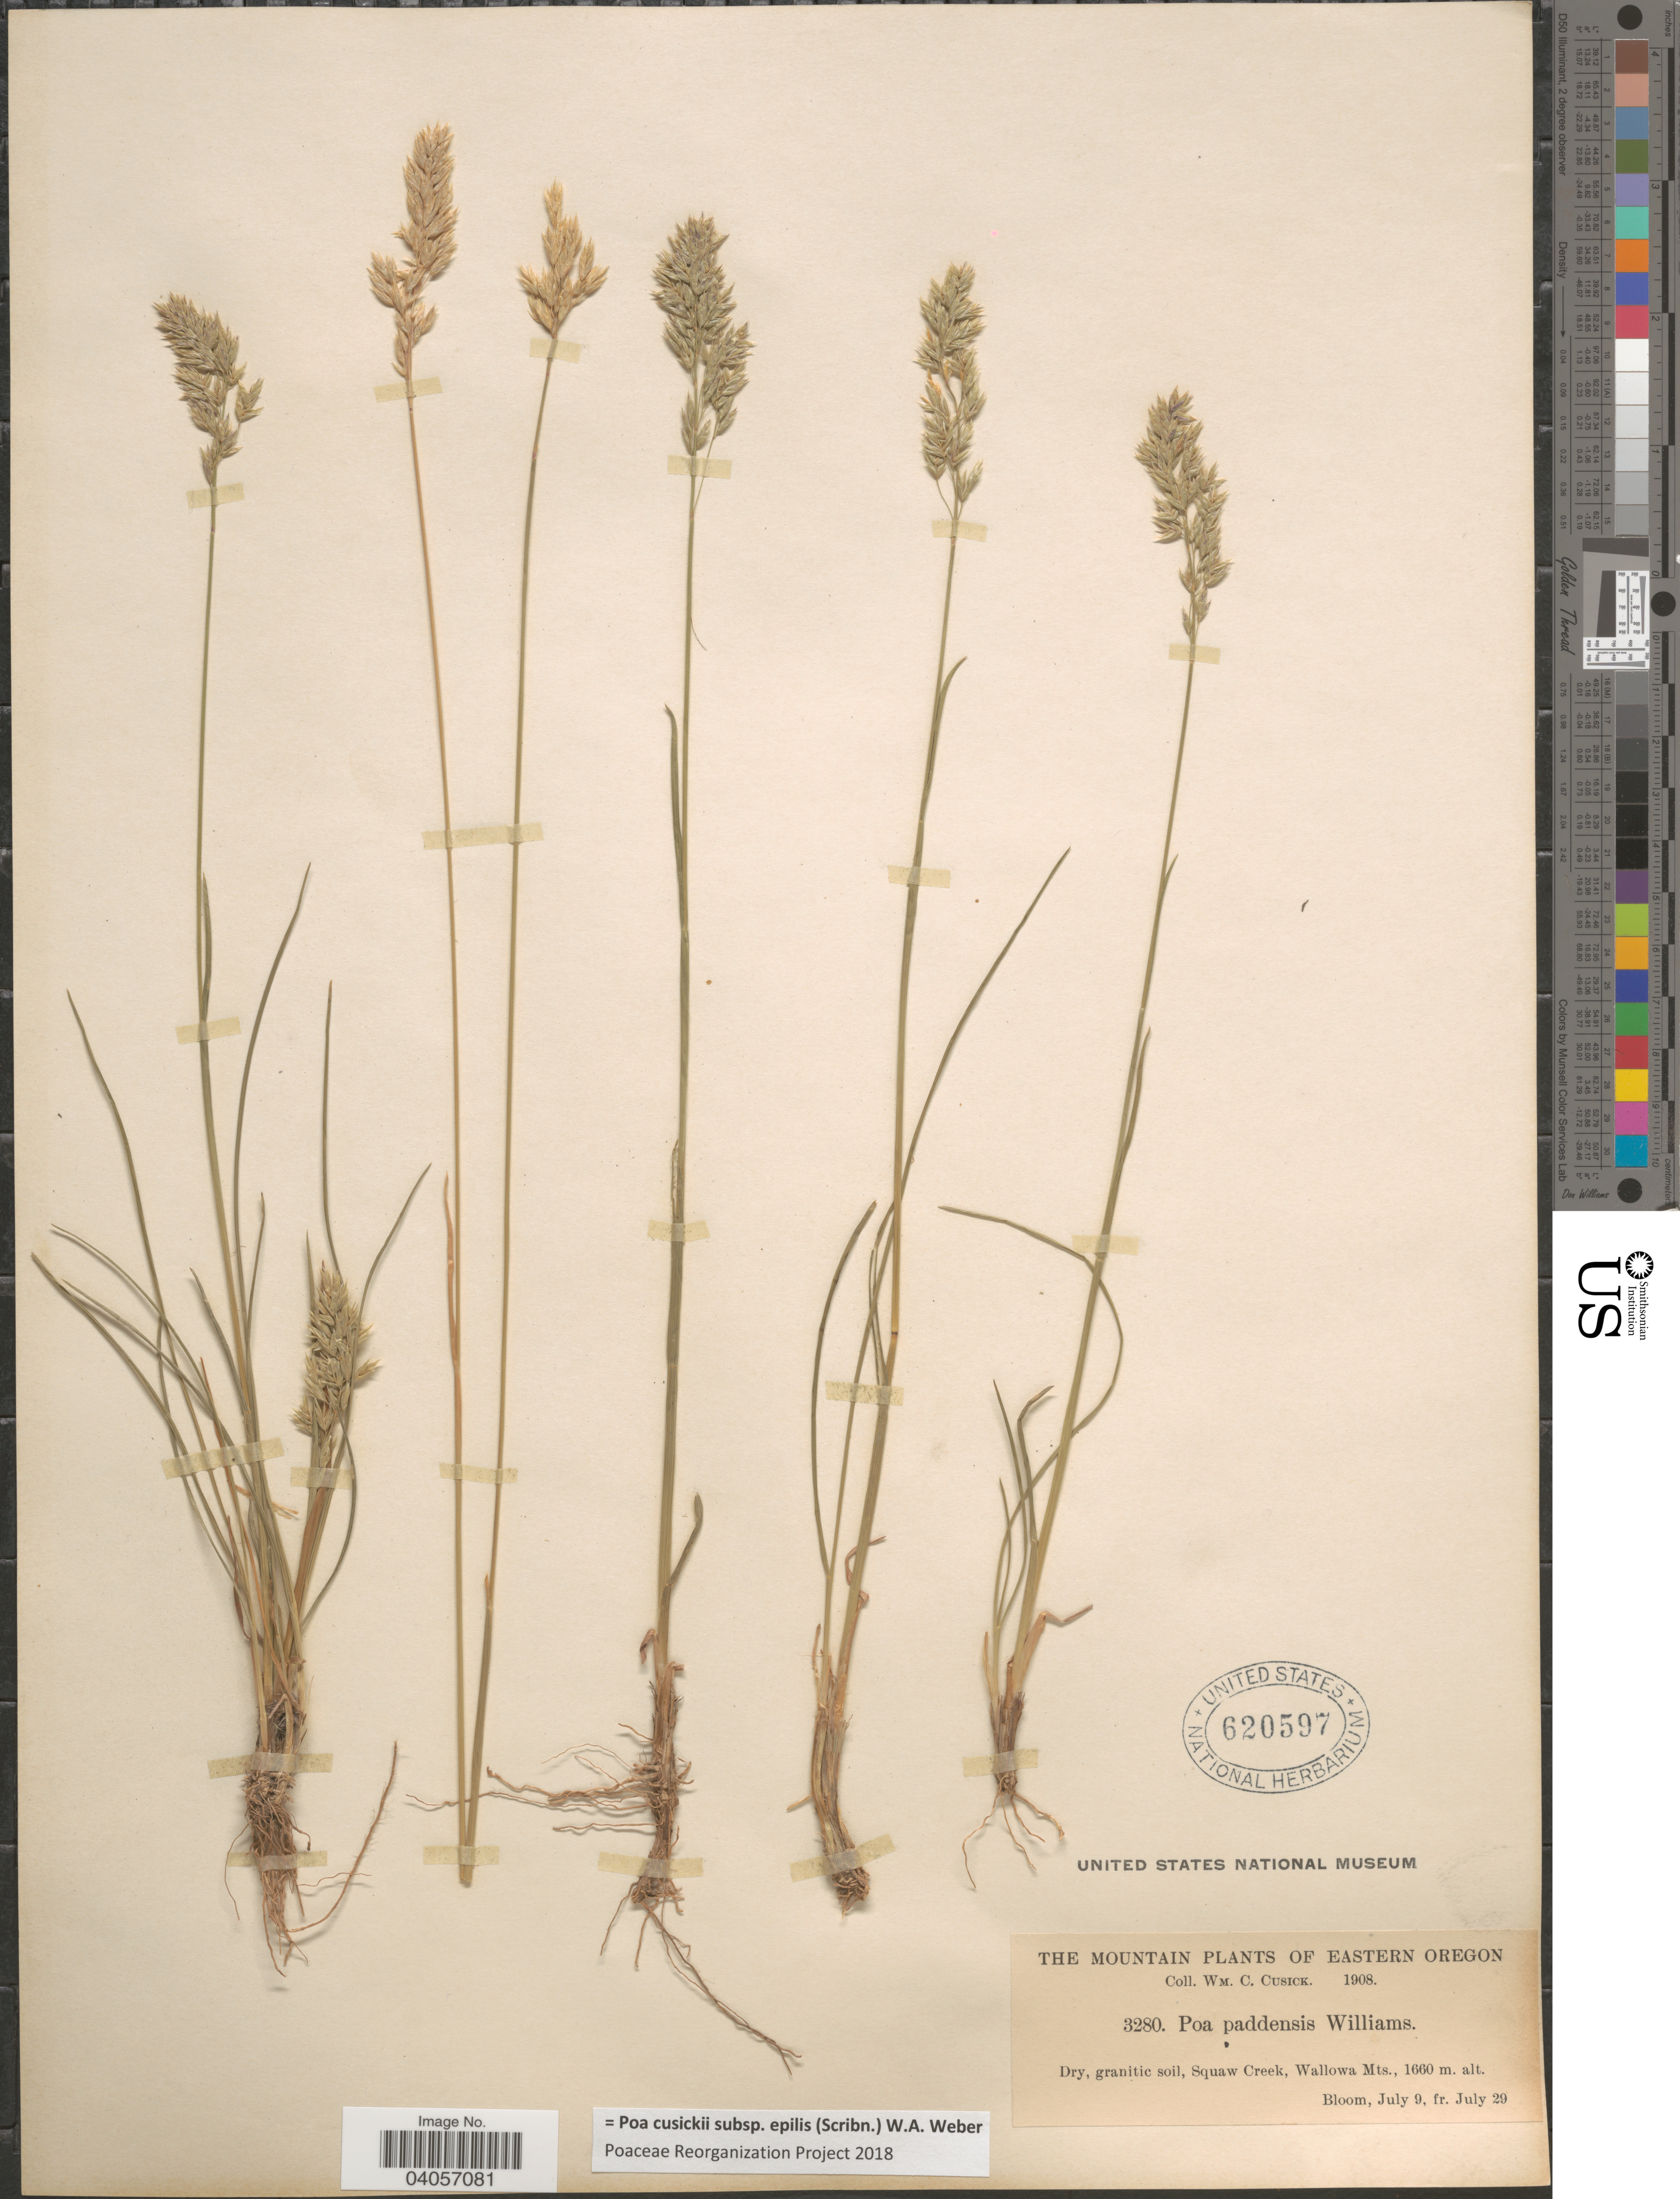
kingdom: Plantae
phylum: Tracheophyta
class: Liliopsida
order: Poales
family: Poaceae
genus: Poa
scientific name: Poa cusickii subsp. pallida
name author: Soreng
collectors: W. C. Cusick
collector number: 3280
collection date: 1908-07-09/1908-07-29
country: United States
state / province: Oregon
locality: Eastern Oregon. Squaw Creek, Wallowa Mts.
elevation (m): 1660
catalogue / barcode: US 620597